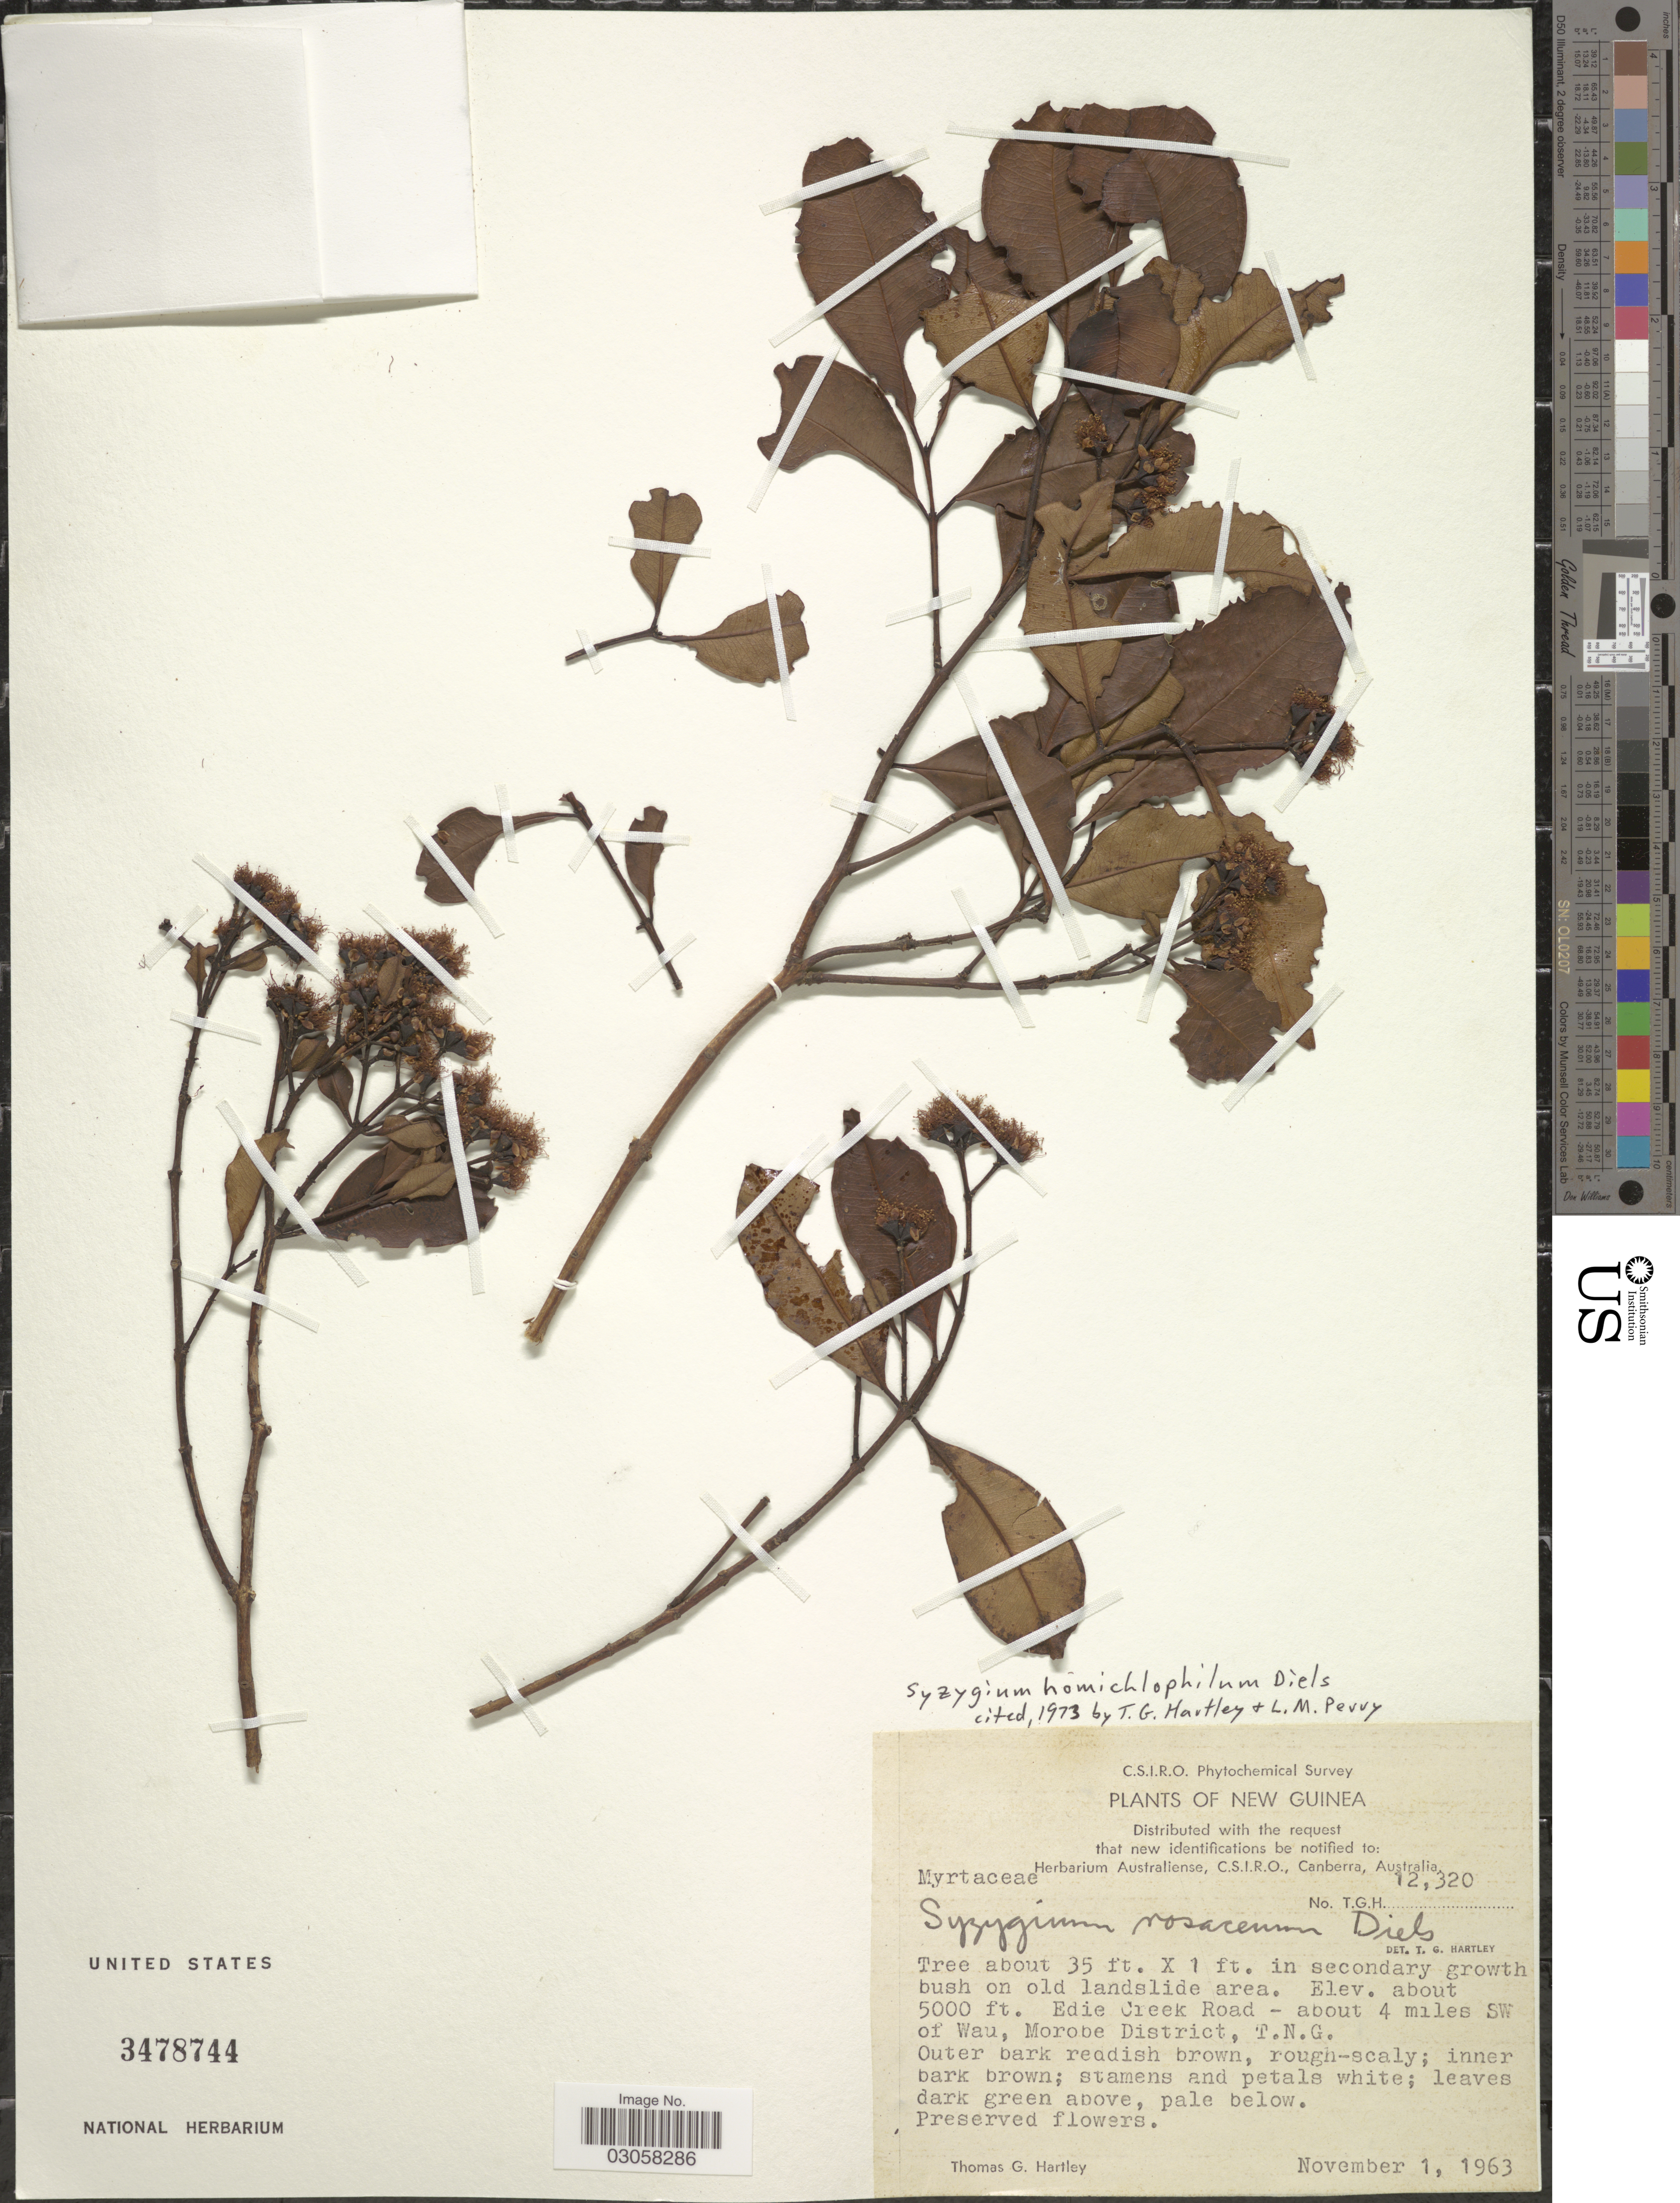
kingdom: Plantae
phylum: Tracheophyta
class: Magnoliopsida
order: Myrtales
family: Myrtaceae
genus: Syzygium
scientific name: Syzygium homichlophilum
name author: Diels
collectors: T. G. Hartley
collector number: T.G.H.12320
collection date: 1963-11-01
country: Papua New Guinea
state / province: Morobe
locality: New Guinea. Edie Creek Road - about 4 miles SW of Wau, Morobe District, T. N. G.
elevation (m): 1524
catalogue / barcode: US 3478744